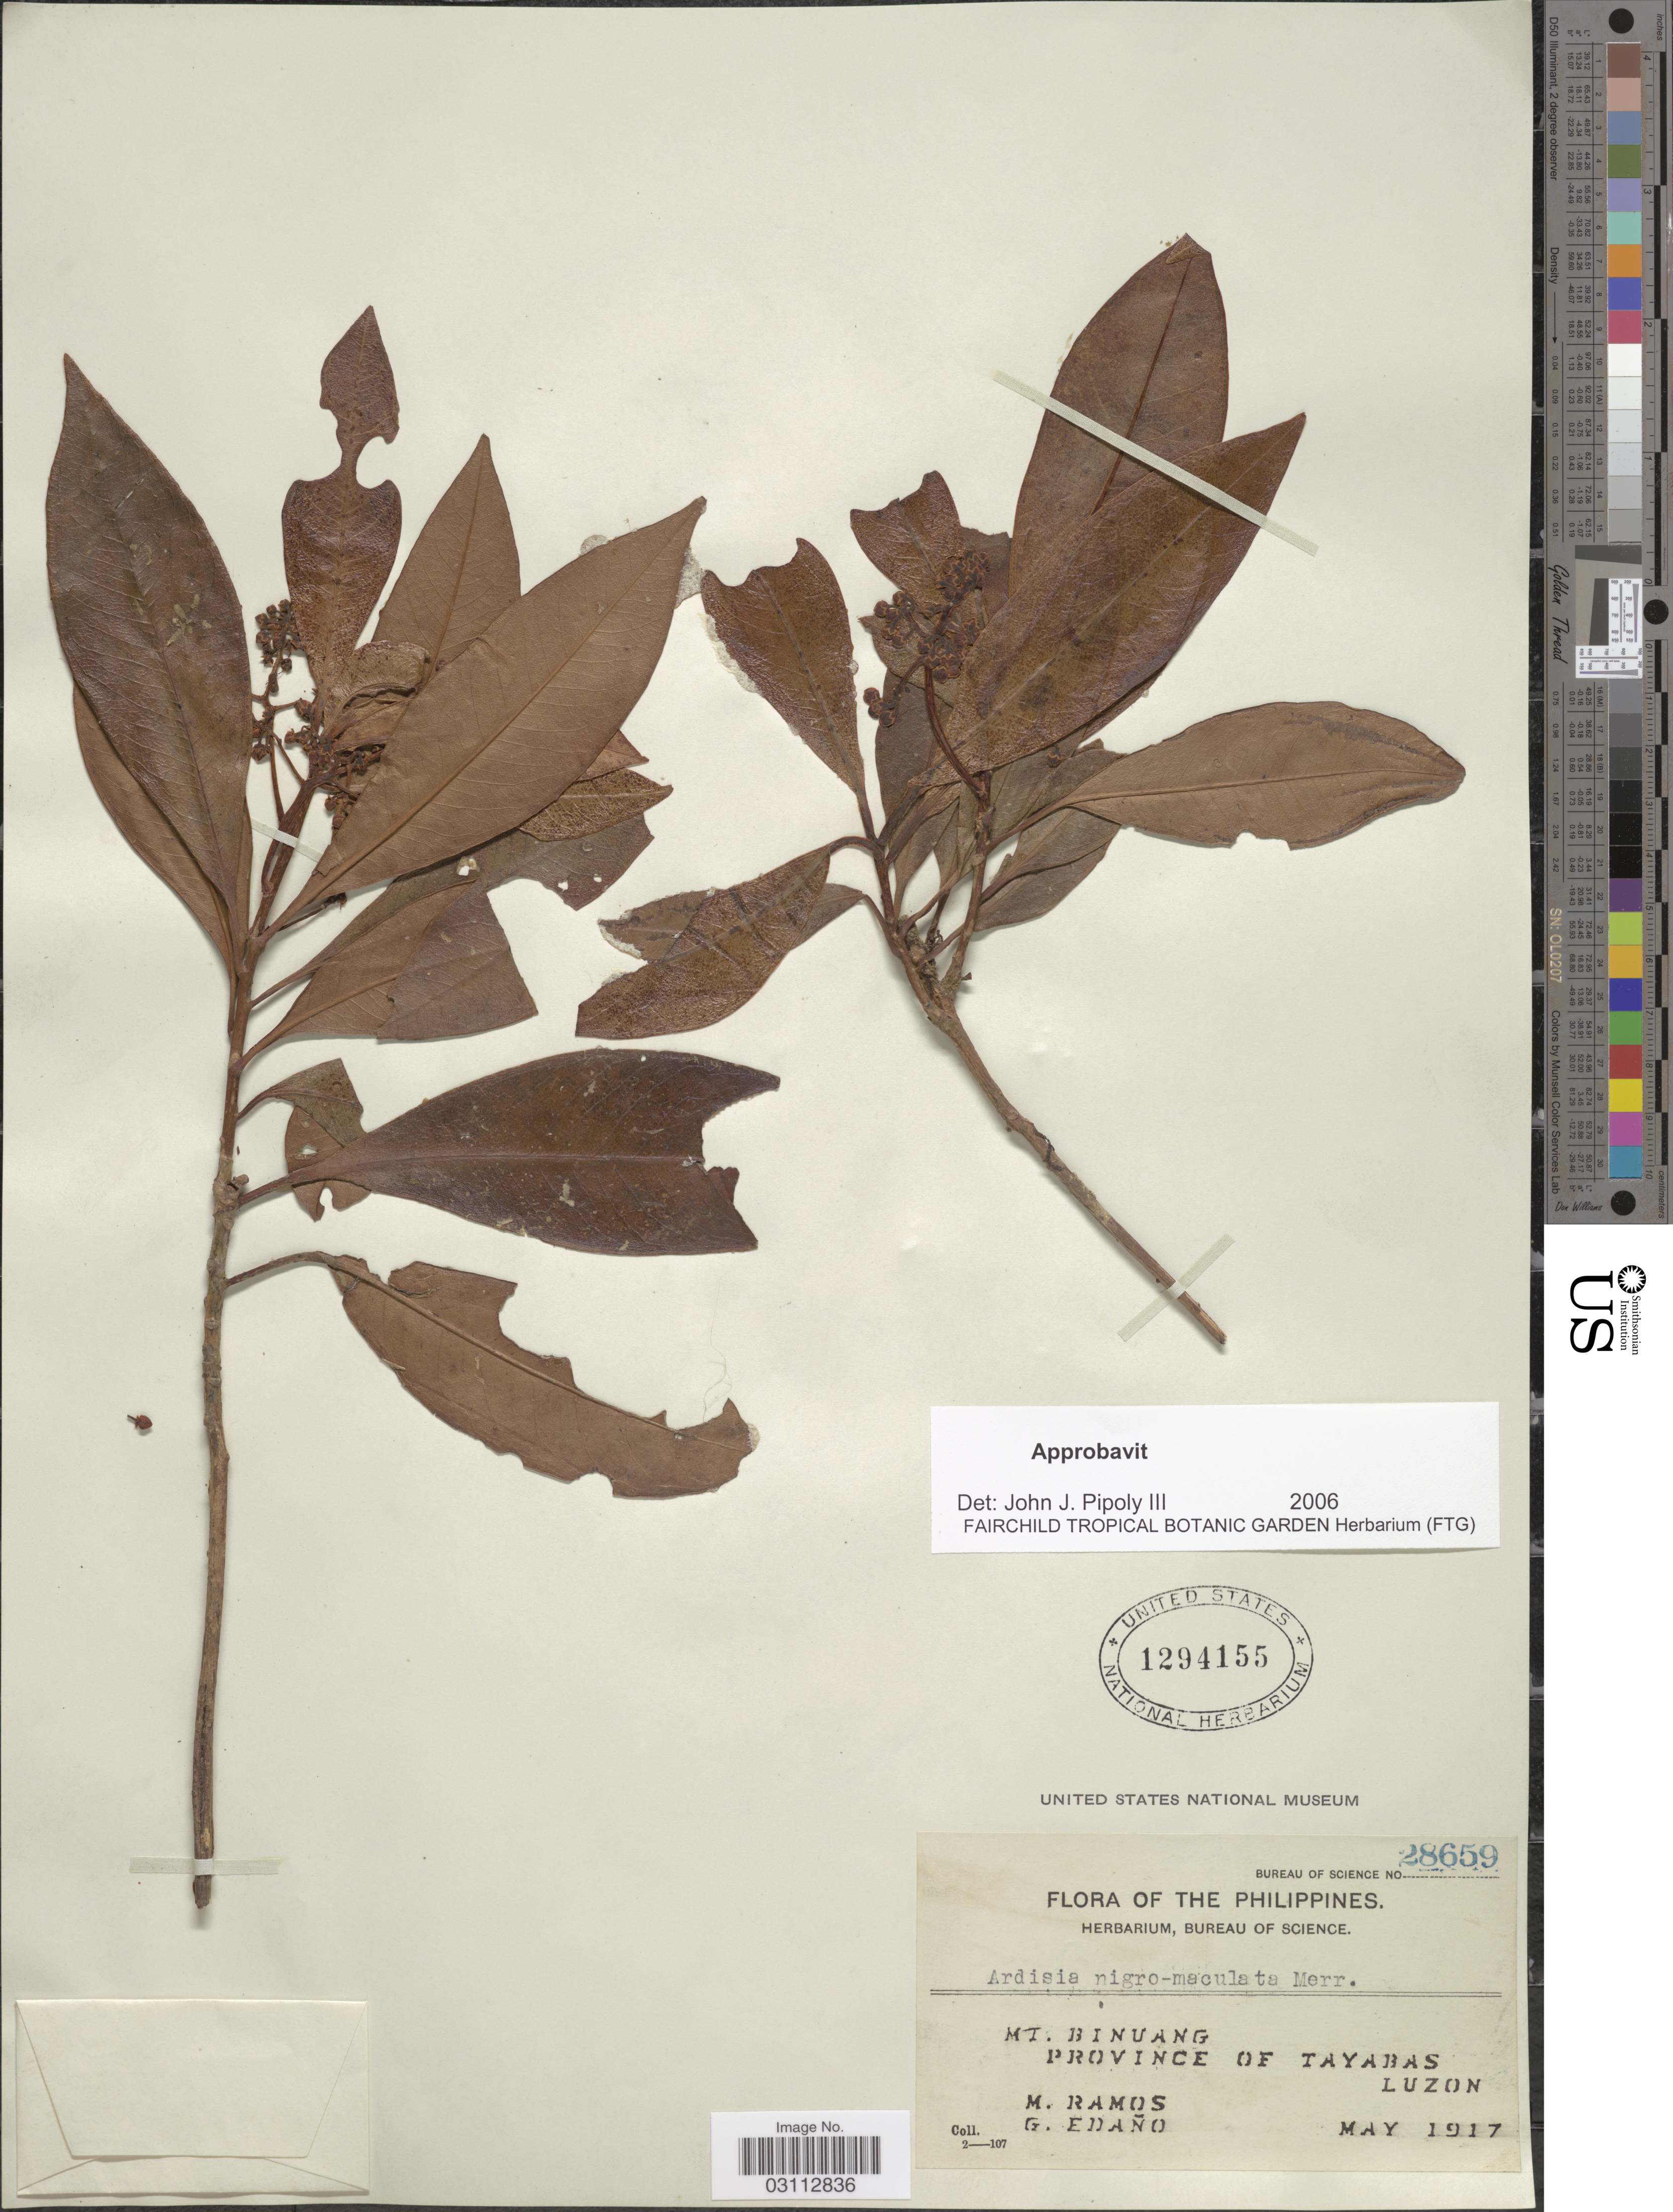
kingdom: Plantae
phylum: Tracheophyta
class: Magnoliopsida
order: Ericales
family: Primulaceae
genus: Ardisia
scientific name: Ardisia nigromaculata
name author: Merr.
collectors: M. Ramos & G. Edaño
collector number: Bureau of Science 28659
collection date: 1917-05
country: Philippines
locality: Mt. Binuang. Province of Tayabas. Luzon.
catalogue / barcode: US 1294155